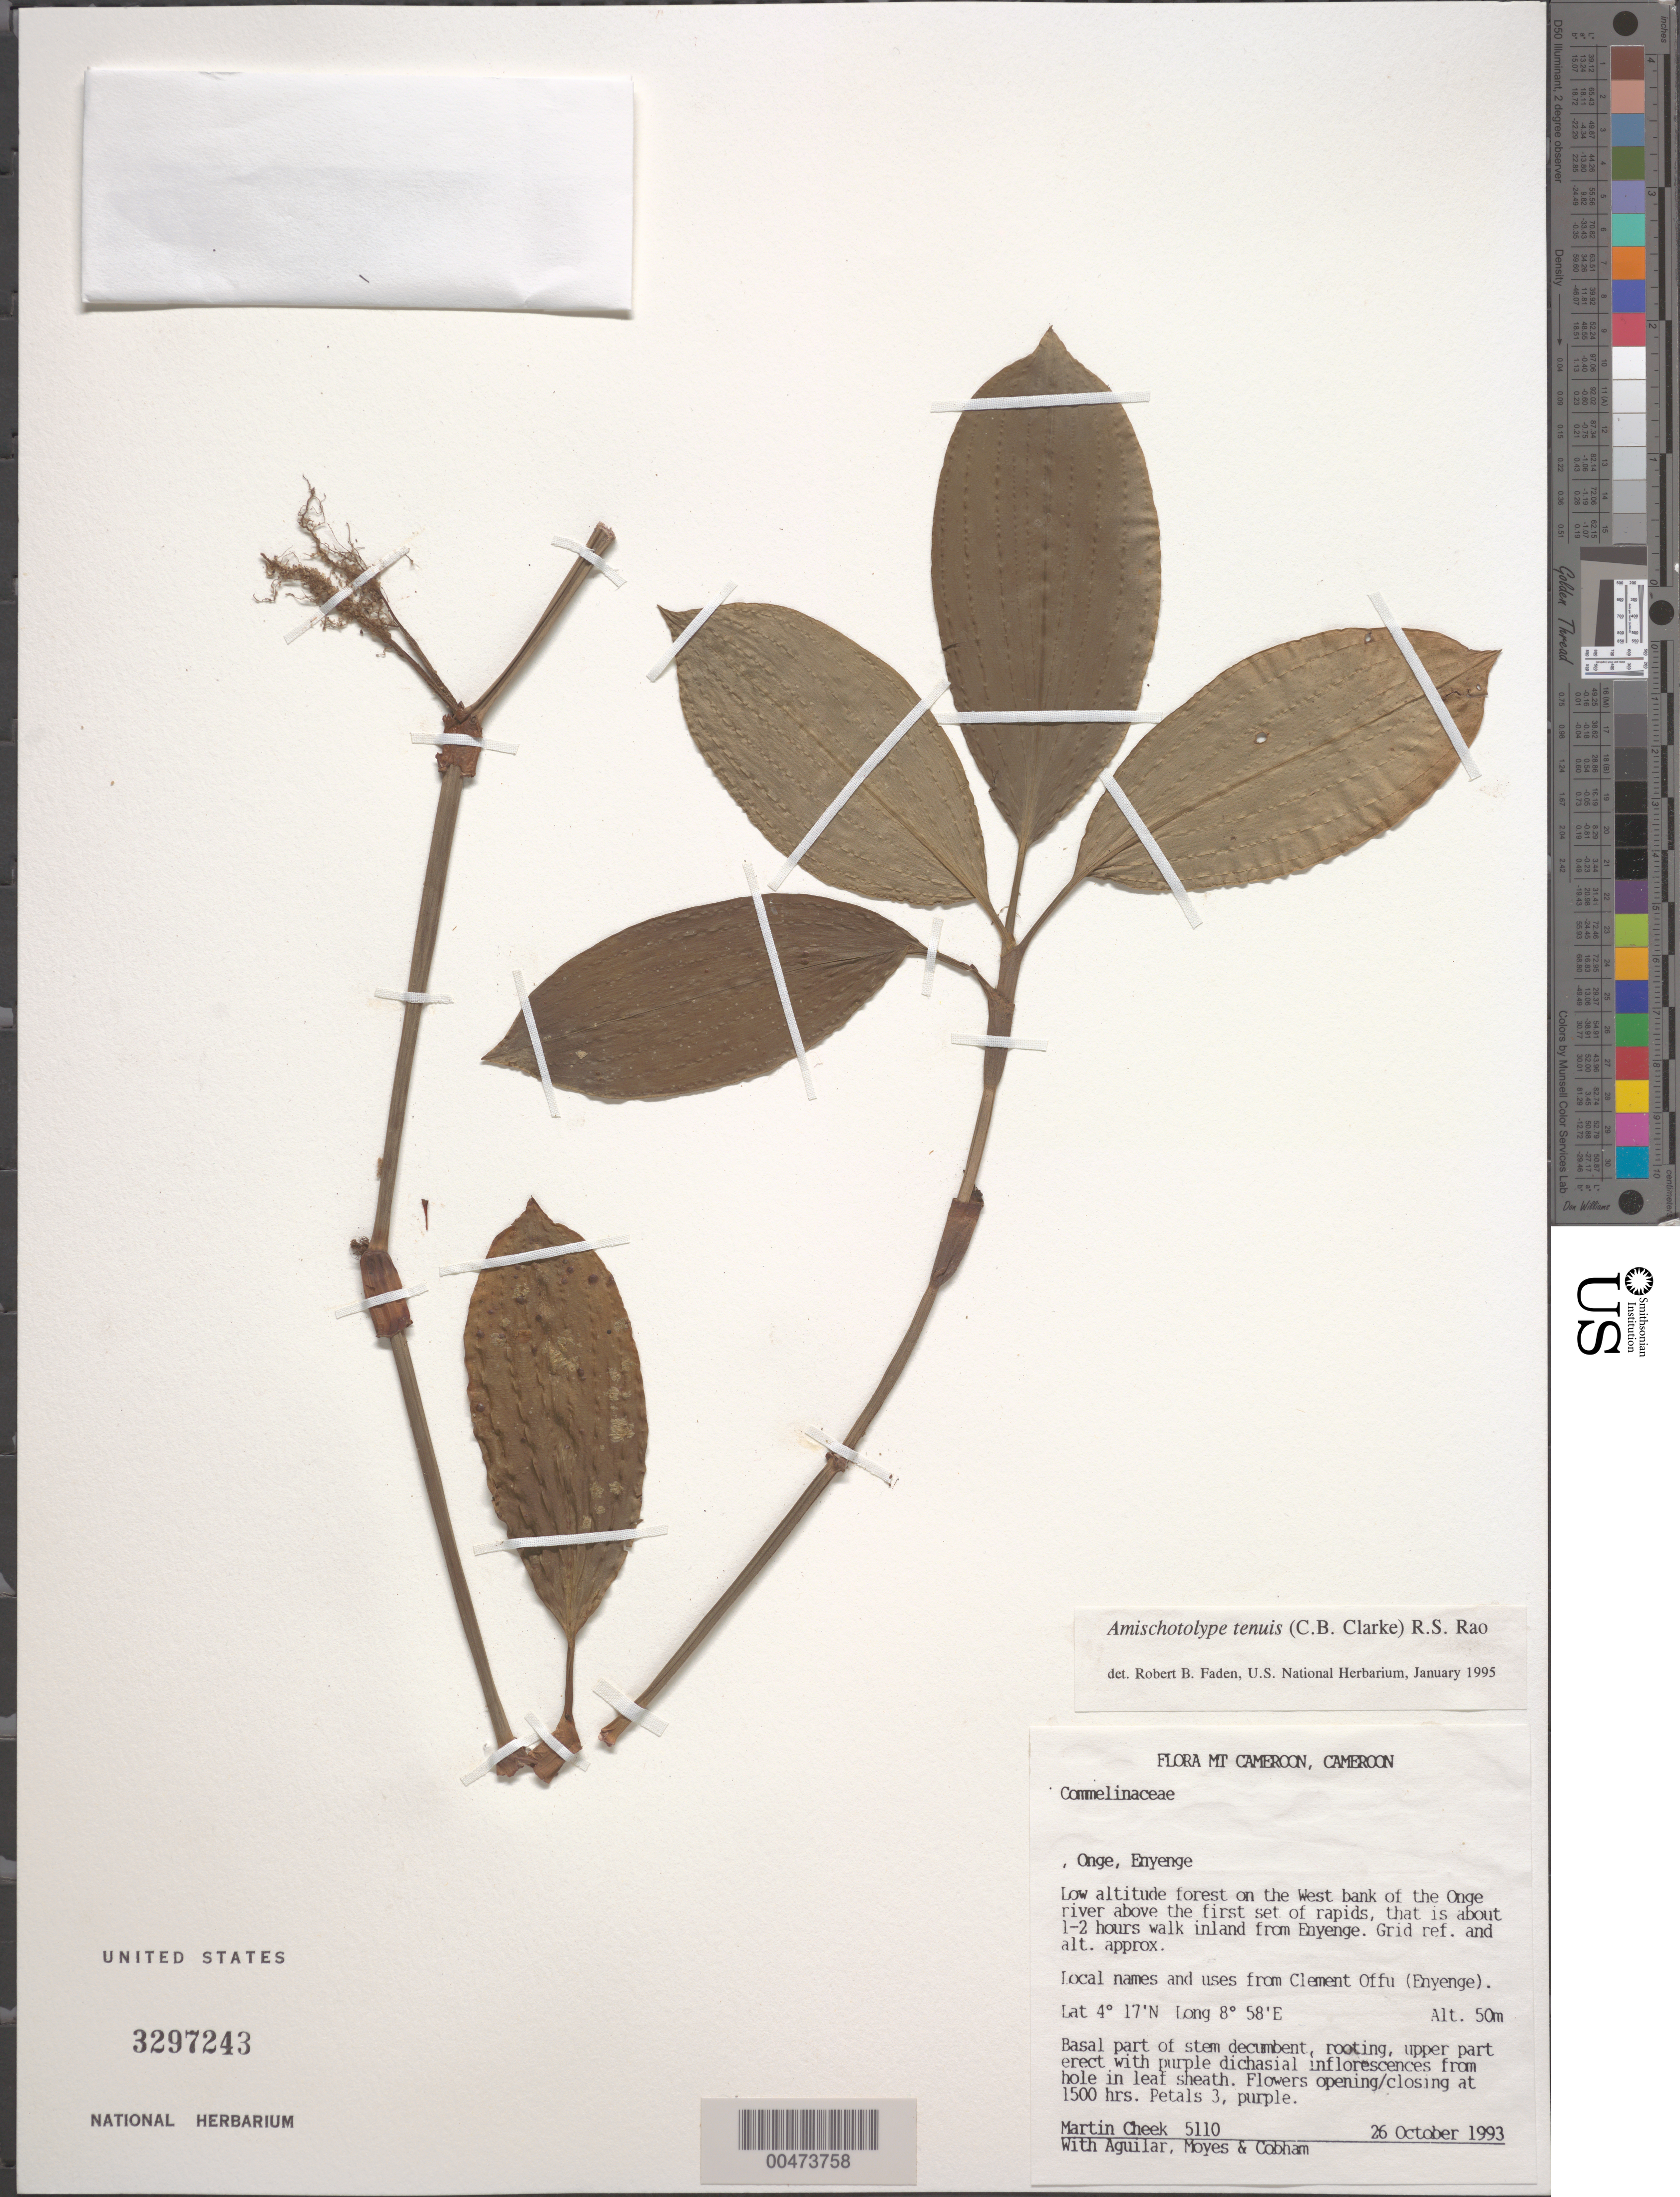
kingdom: Plantae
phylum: Tracheophyta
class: Liliopsida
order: Commelinales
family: Commelinaceae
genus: Amischotolype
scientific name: Amischotolype tenuis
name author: (C.B. Clarke) R.S. Rao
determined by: Faden, Robert B., (US), Smithsonian Institution - National Museum of Natural History (UNITED STATES)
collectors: M. Cheek, -. Aguilar, -. Moyes & -. Cobham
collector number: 5110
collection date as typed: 26 Oct 1993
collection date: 1993-10-26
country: Cameroon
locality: Onge, enyenge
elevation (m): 50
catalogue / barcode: US 3297243